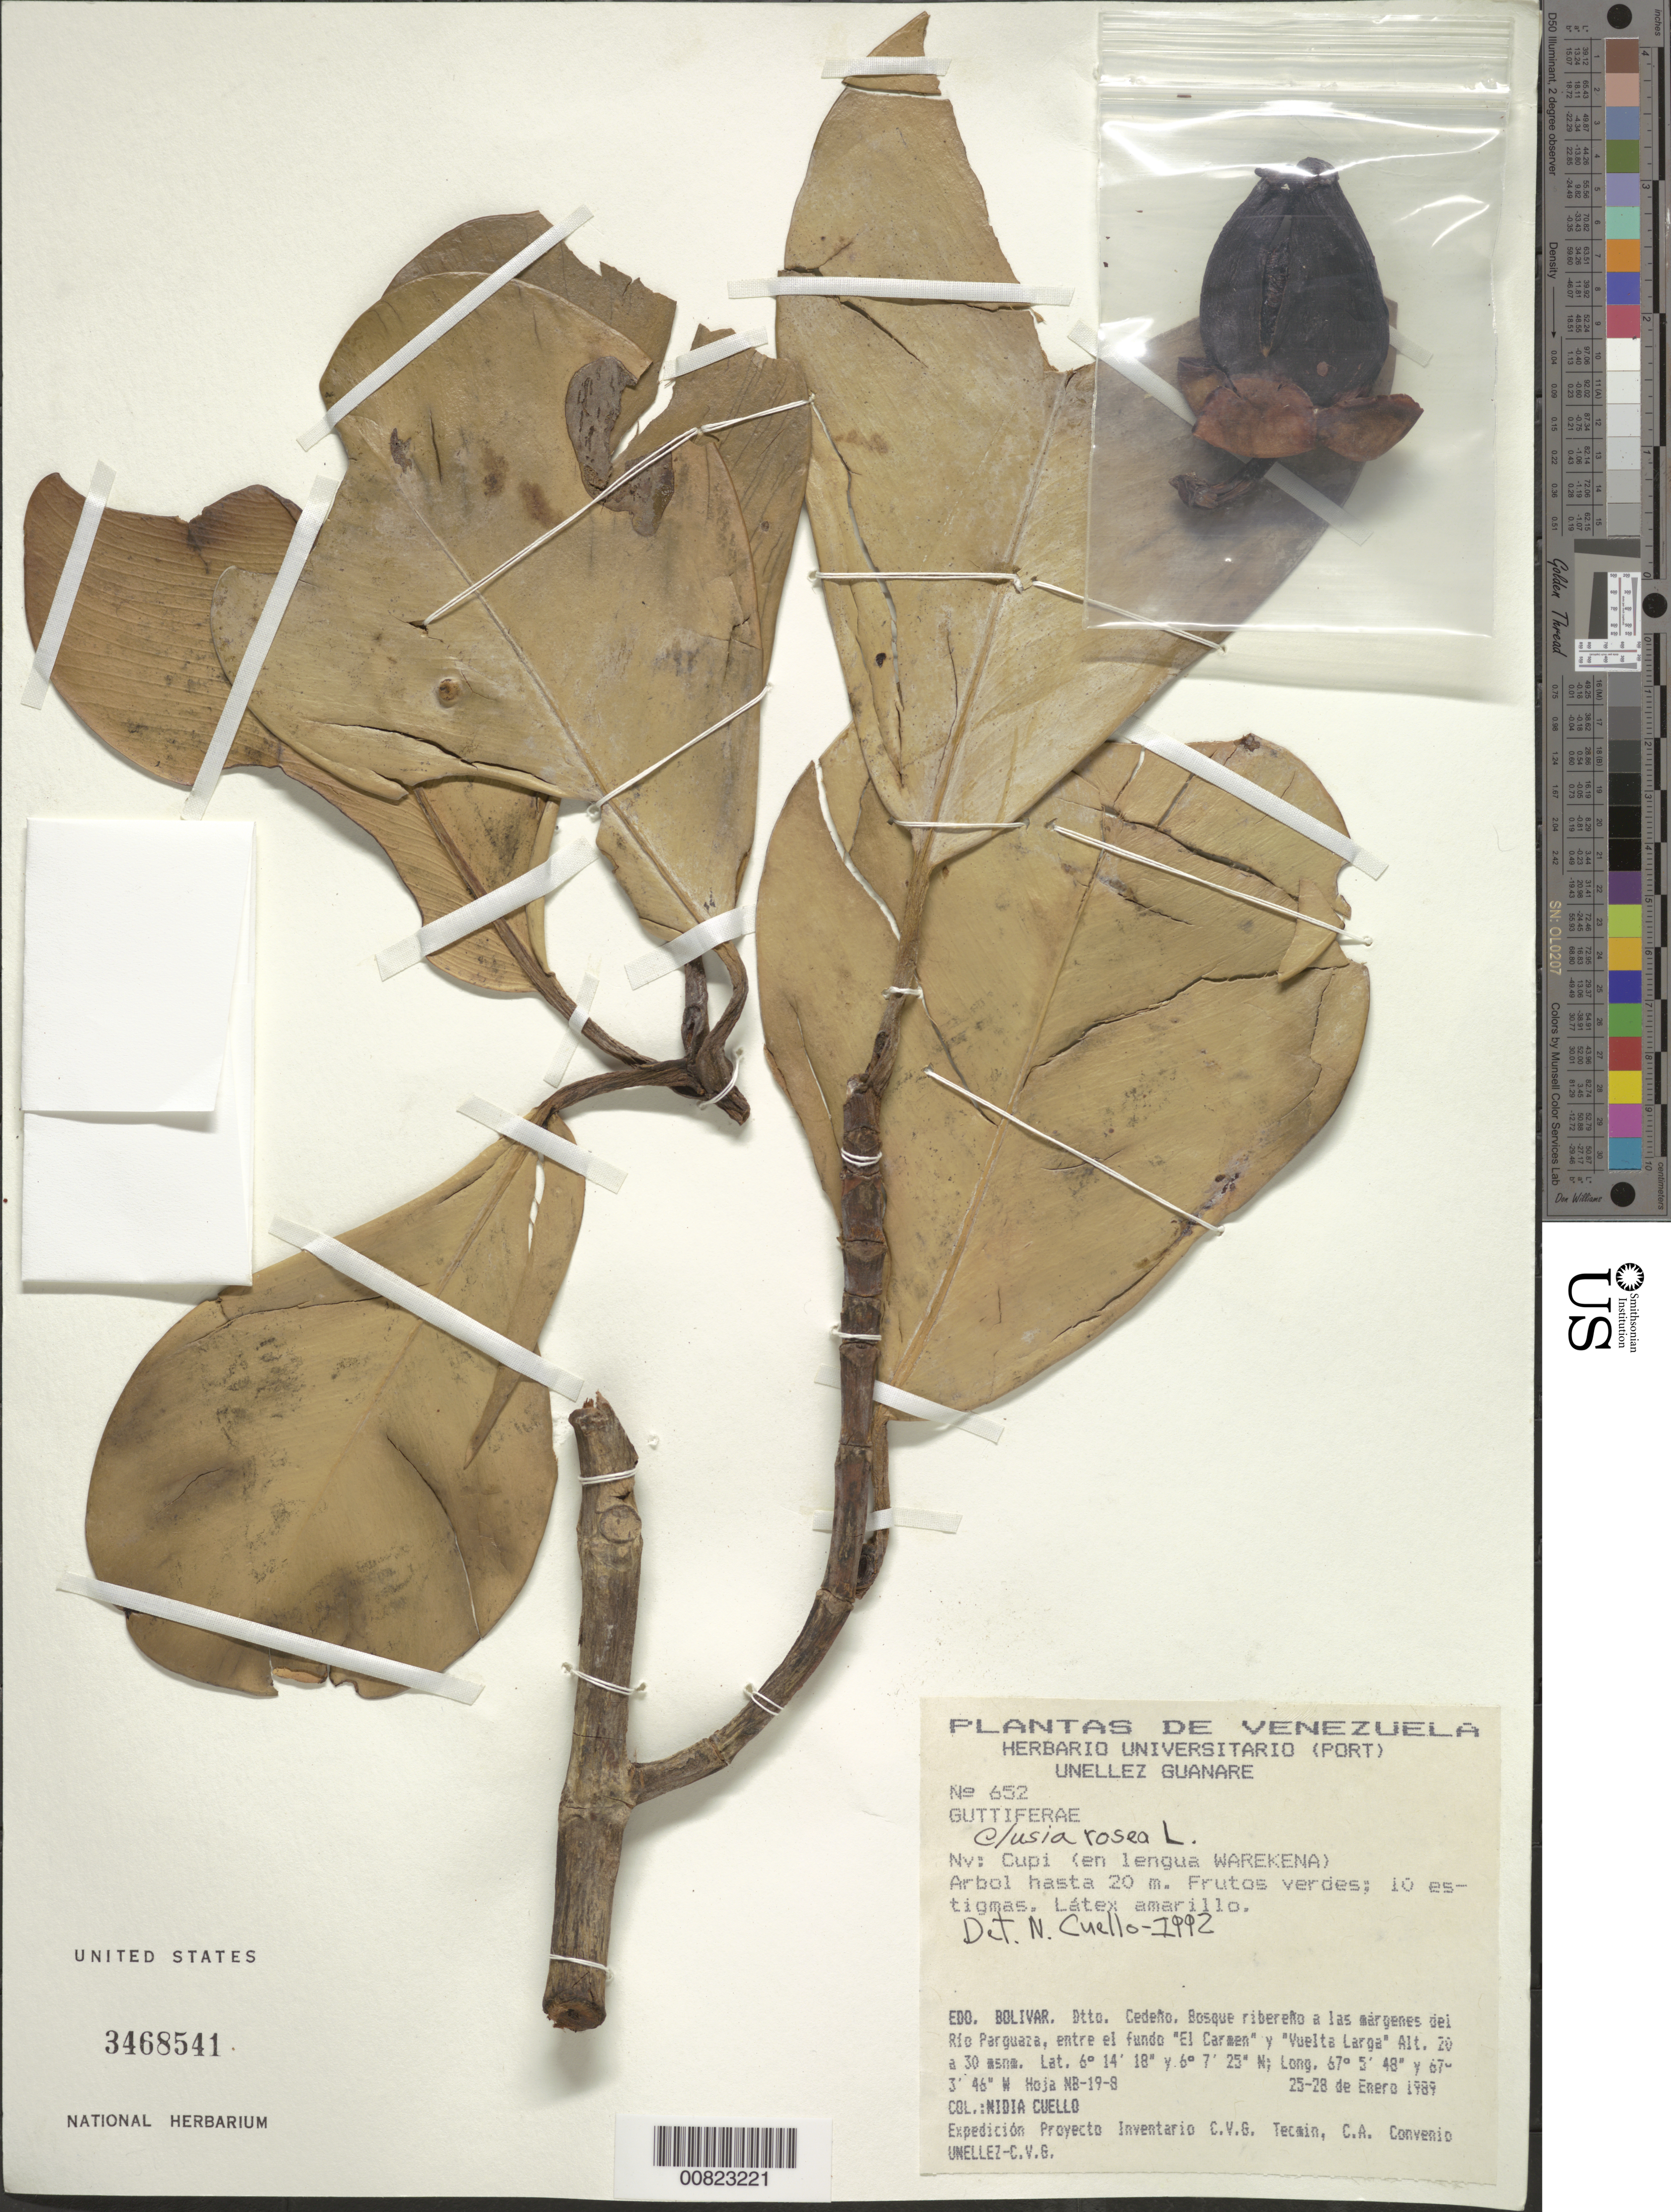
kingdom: Plantae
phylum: Tracheophyta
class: Magnoliopsida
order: Malpighiales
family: Clusiaceae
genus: Clusia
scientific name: Clusia rosea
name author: Jacq.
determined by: Cuello, Nidia L.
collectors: N. L. Cuello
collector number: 652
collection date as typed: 25-Jan-89 to 28-Jan-89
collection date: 1989-01-25/1989-01-28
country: Venezuela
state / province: Bolívar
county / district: Cedeño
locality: Rio Parguaza, entre el fundo 'El Carmen' y 'Vuelta Larga'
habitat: Riverine forest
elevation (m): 20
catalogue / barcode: US 3468541